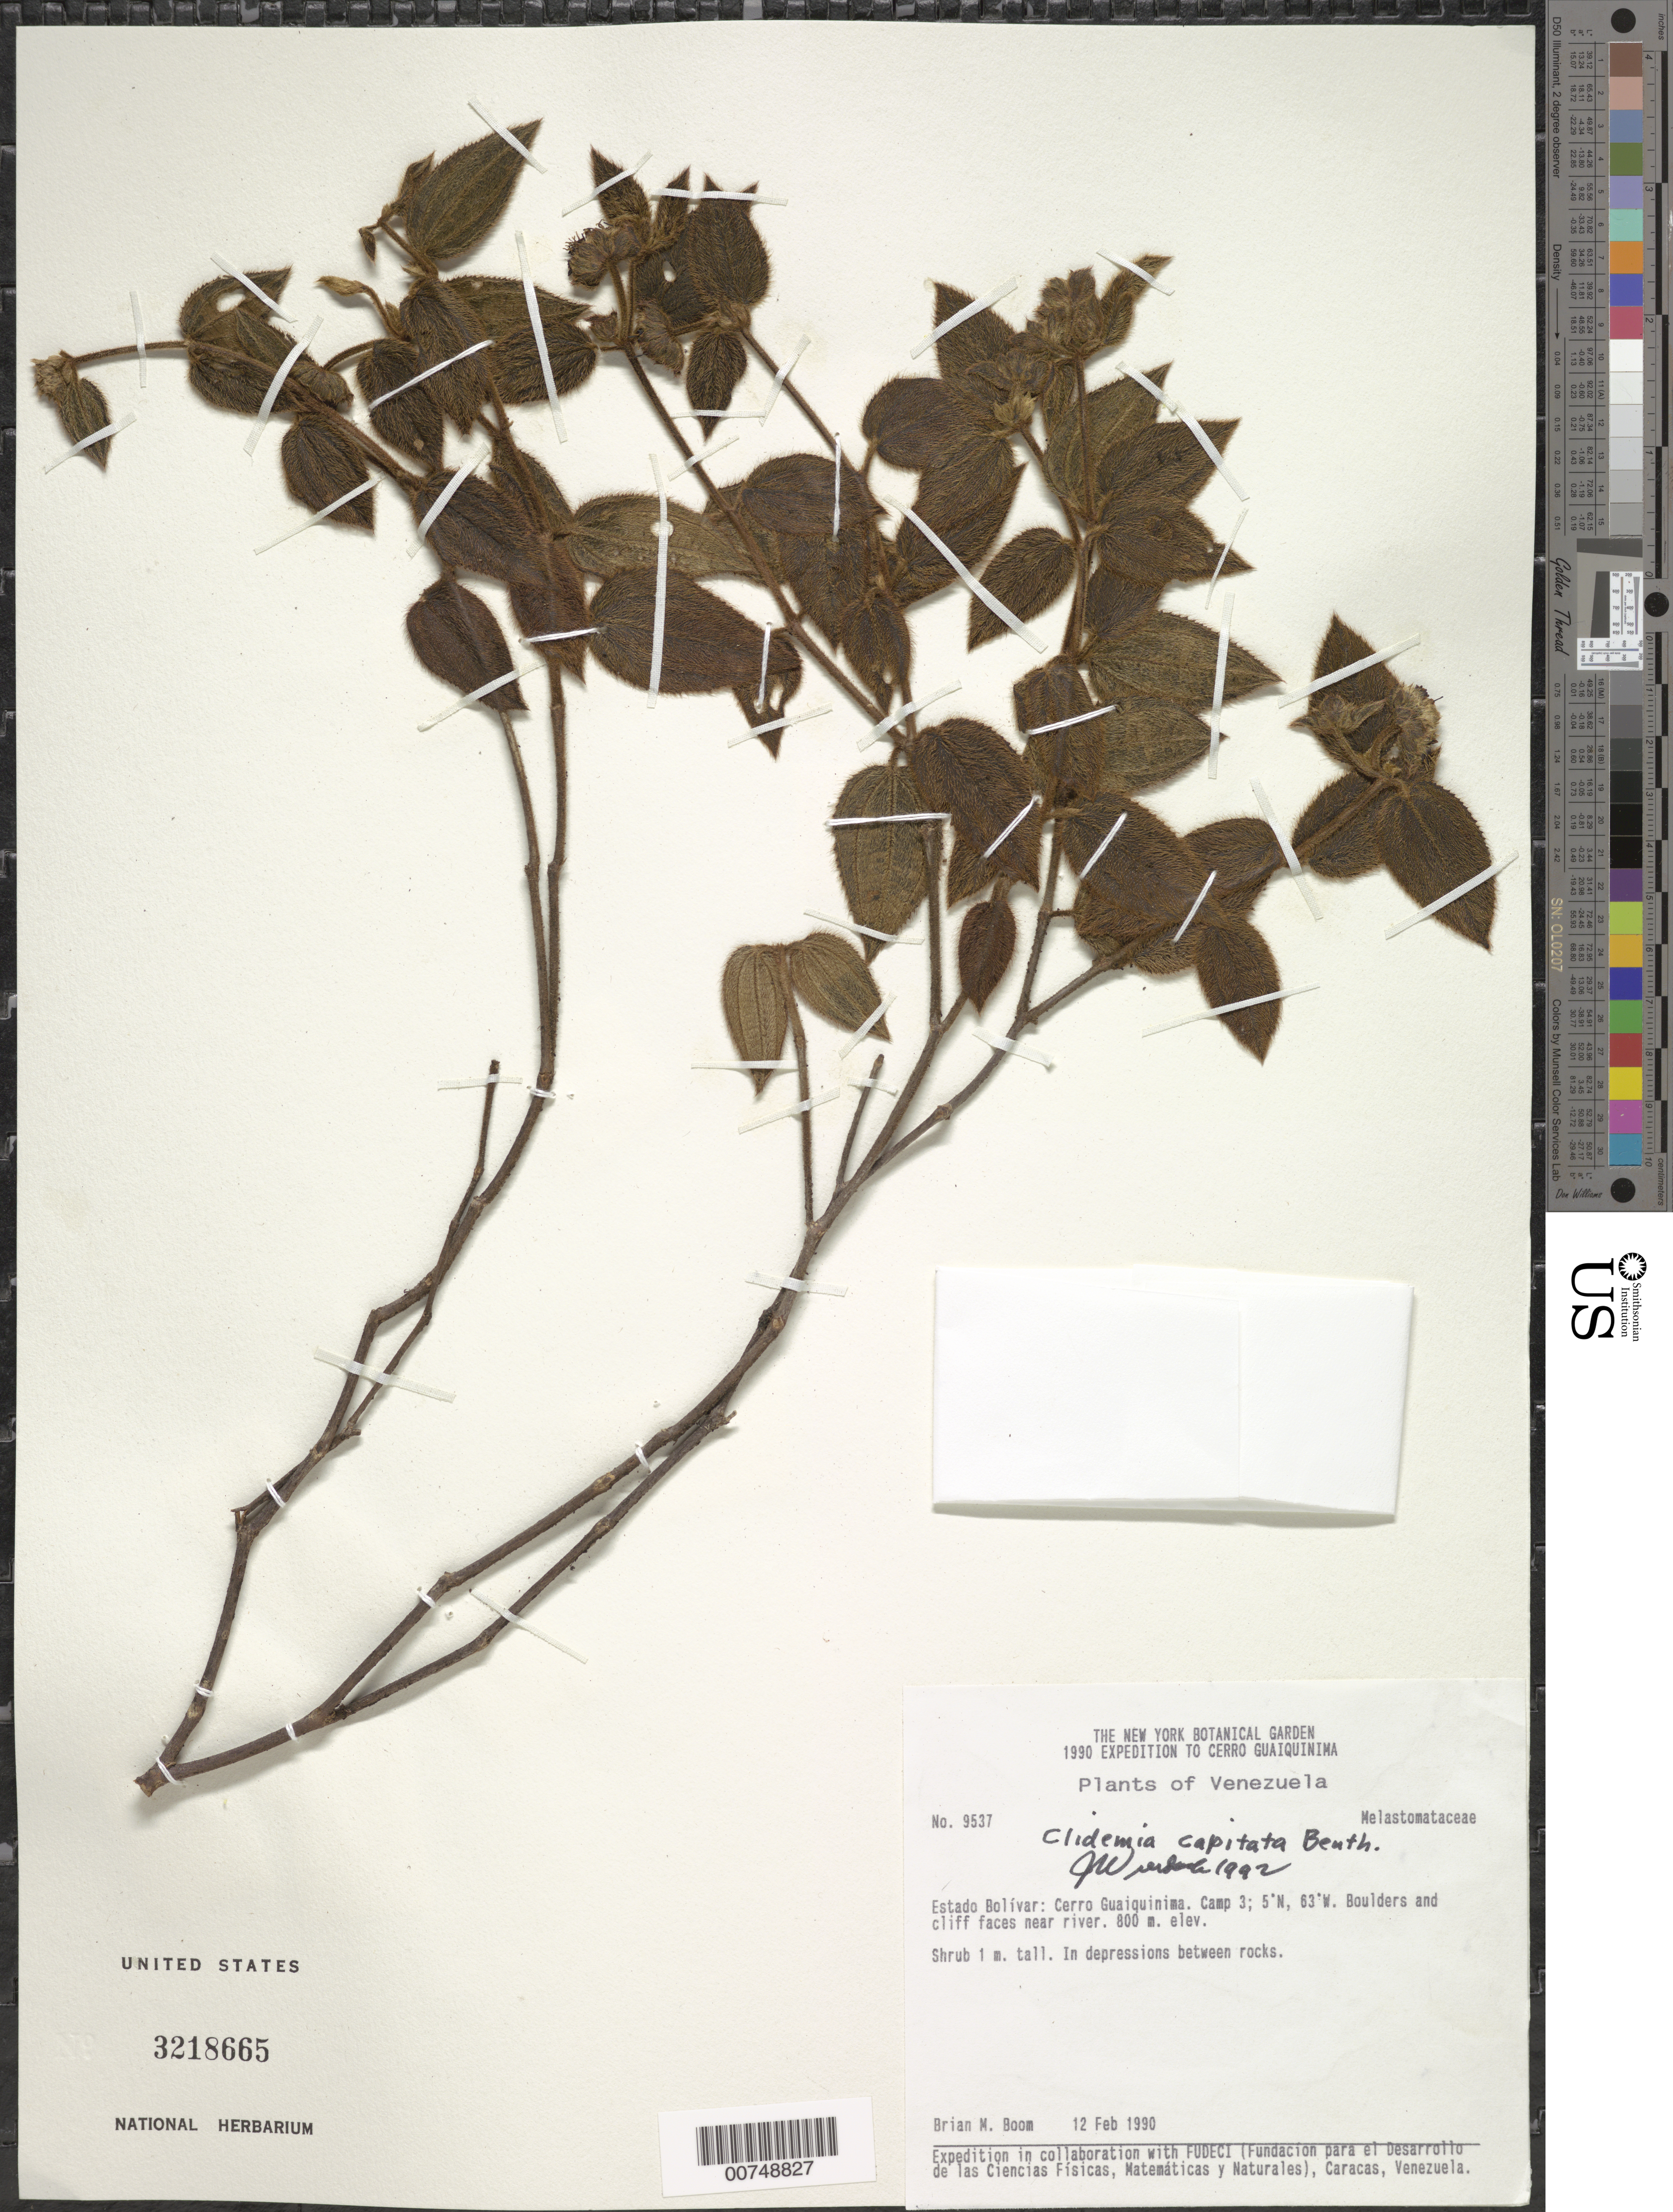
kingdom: Plantae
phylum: Tracheophyta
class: Magnoliopsida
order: Myrtales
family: Melastomataceae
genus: Clidemia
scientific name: Clidemia capitata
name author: Benth.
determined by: Wurdack, John J., (US), US (UNITED STATES)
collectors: B. M. Boom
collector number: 9537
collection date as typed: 12-Feb-90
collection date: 1990-02-12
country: Venezuela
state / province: Bolívar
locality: Cerro Guaiquinima, Camp 3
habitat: Boulders & cliff faces near river; in depressions between rocks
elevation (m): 800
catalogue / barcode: US 3218665